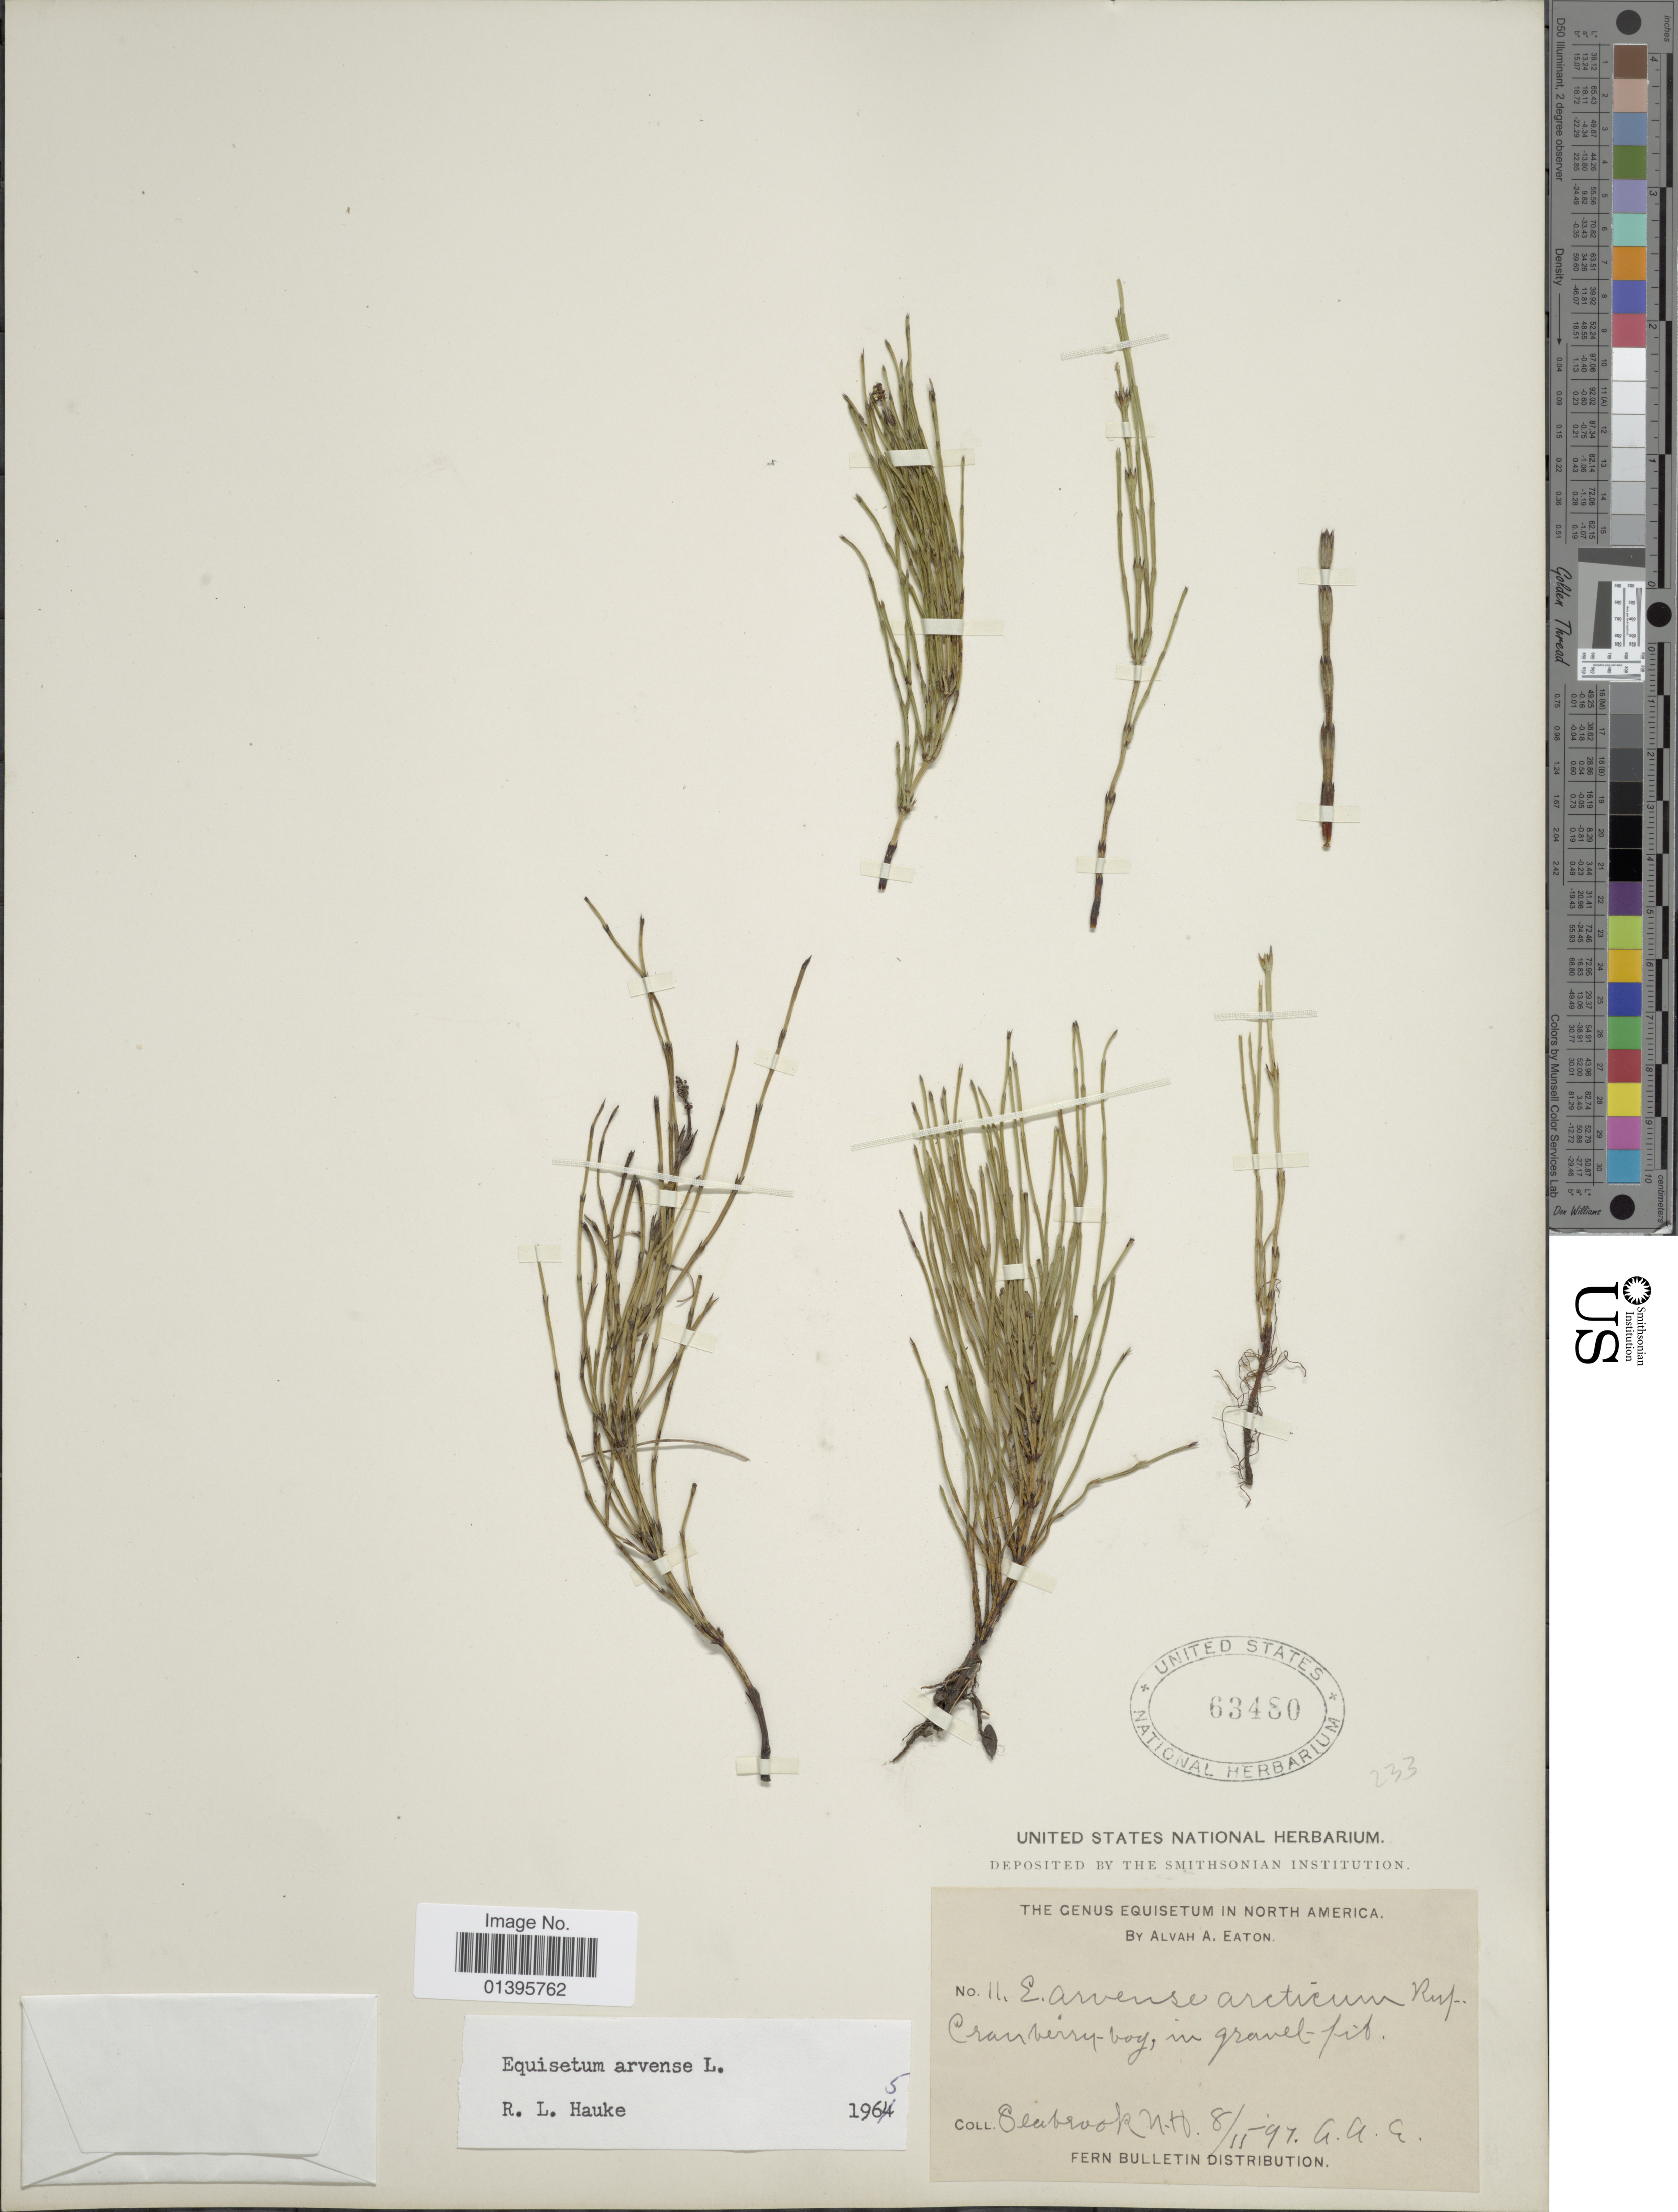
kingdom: Plantae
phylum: Tracheophyta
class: Polypodiopsida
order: Equisetales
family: Equisetaceae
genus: Equisetum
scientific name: Equisetum arvense var. arcticum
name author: Rupr.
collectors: A. A. Eaton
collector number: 11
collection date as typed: Transcribed d/m/y: 11/8/97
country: United States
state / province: New Hampshire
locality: Seabrook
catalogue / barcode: US 63480